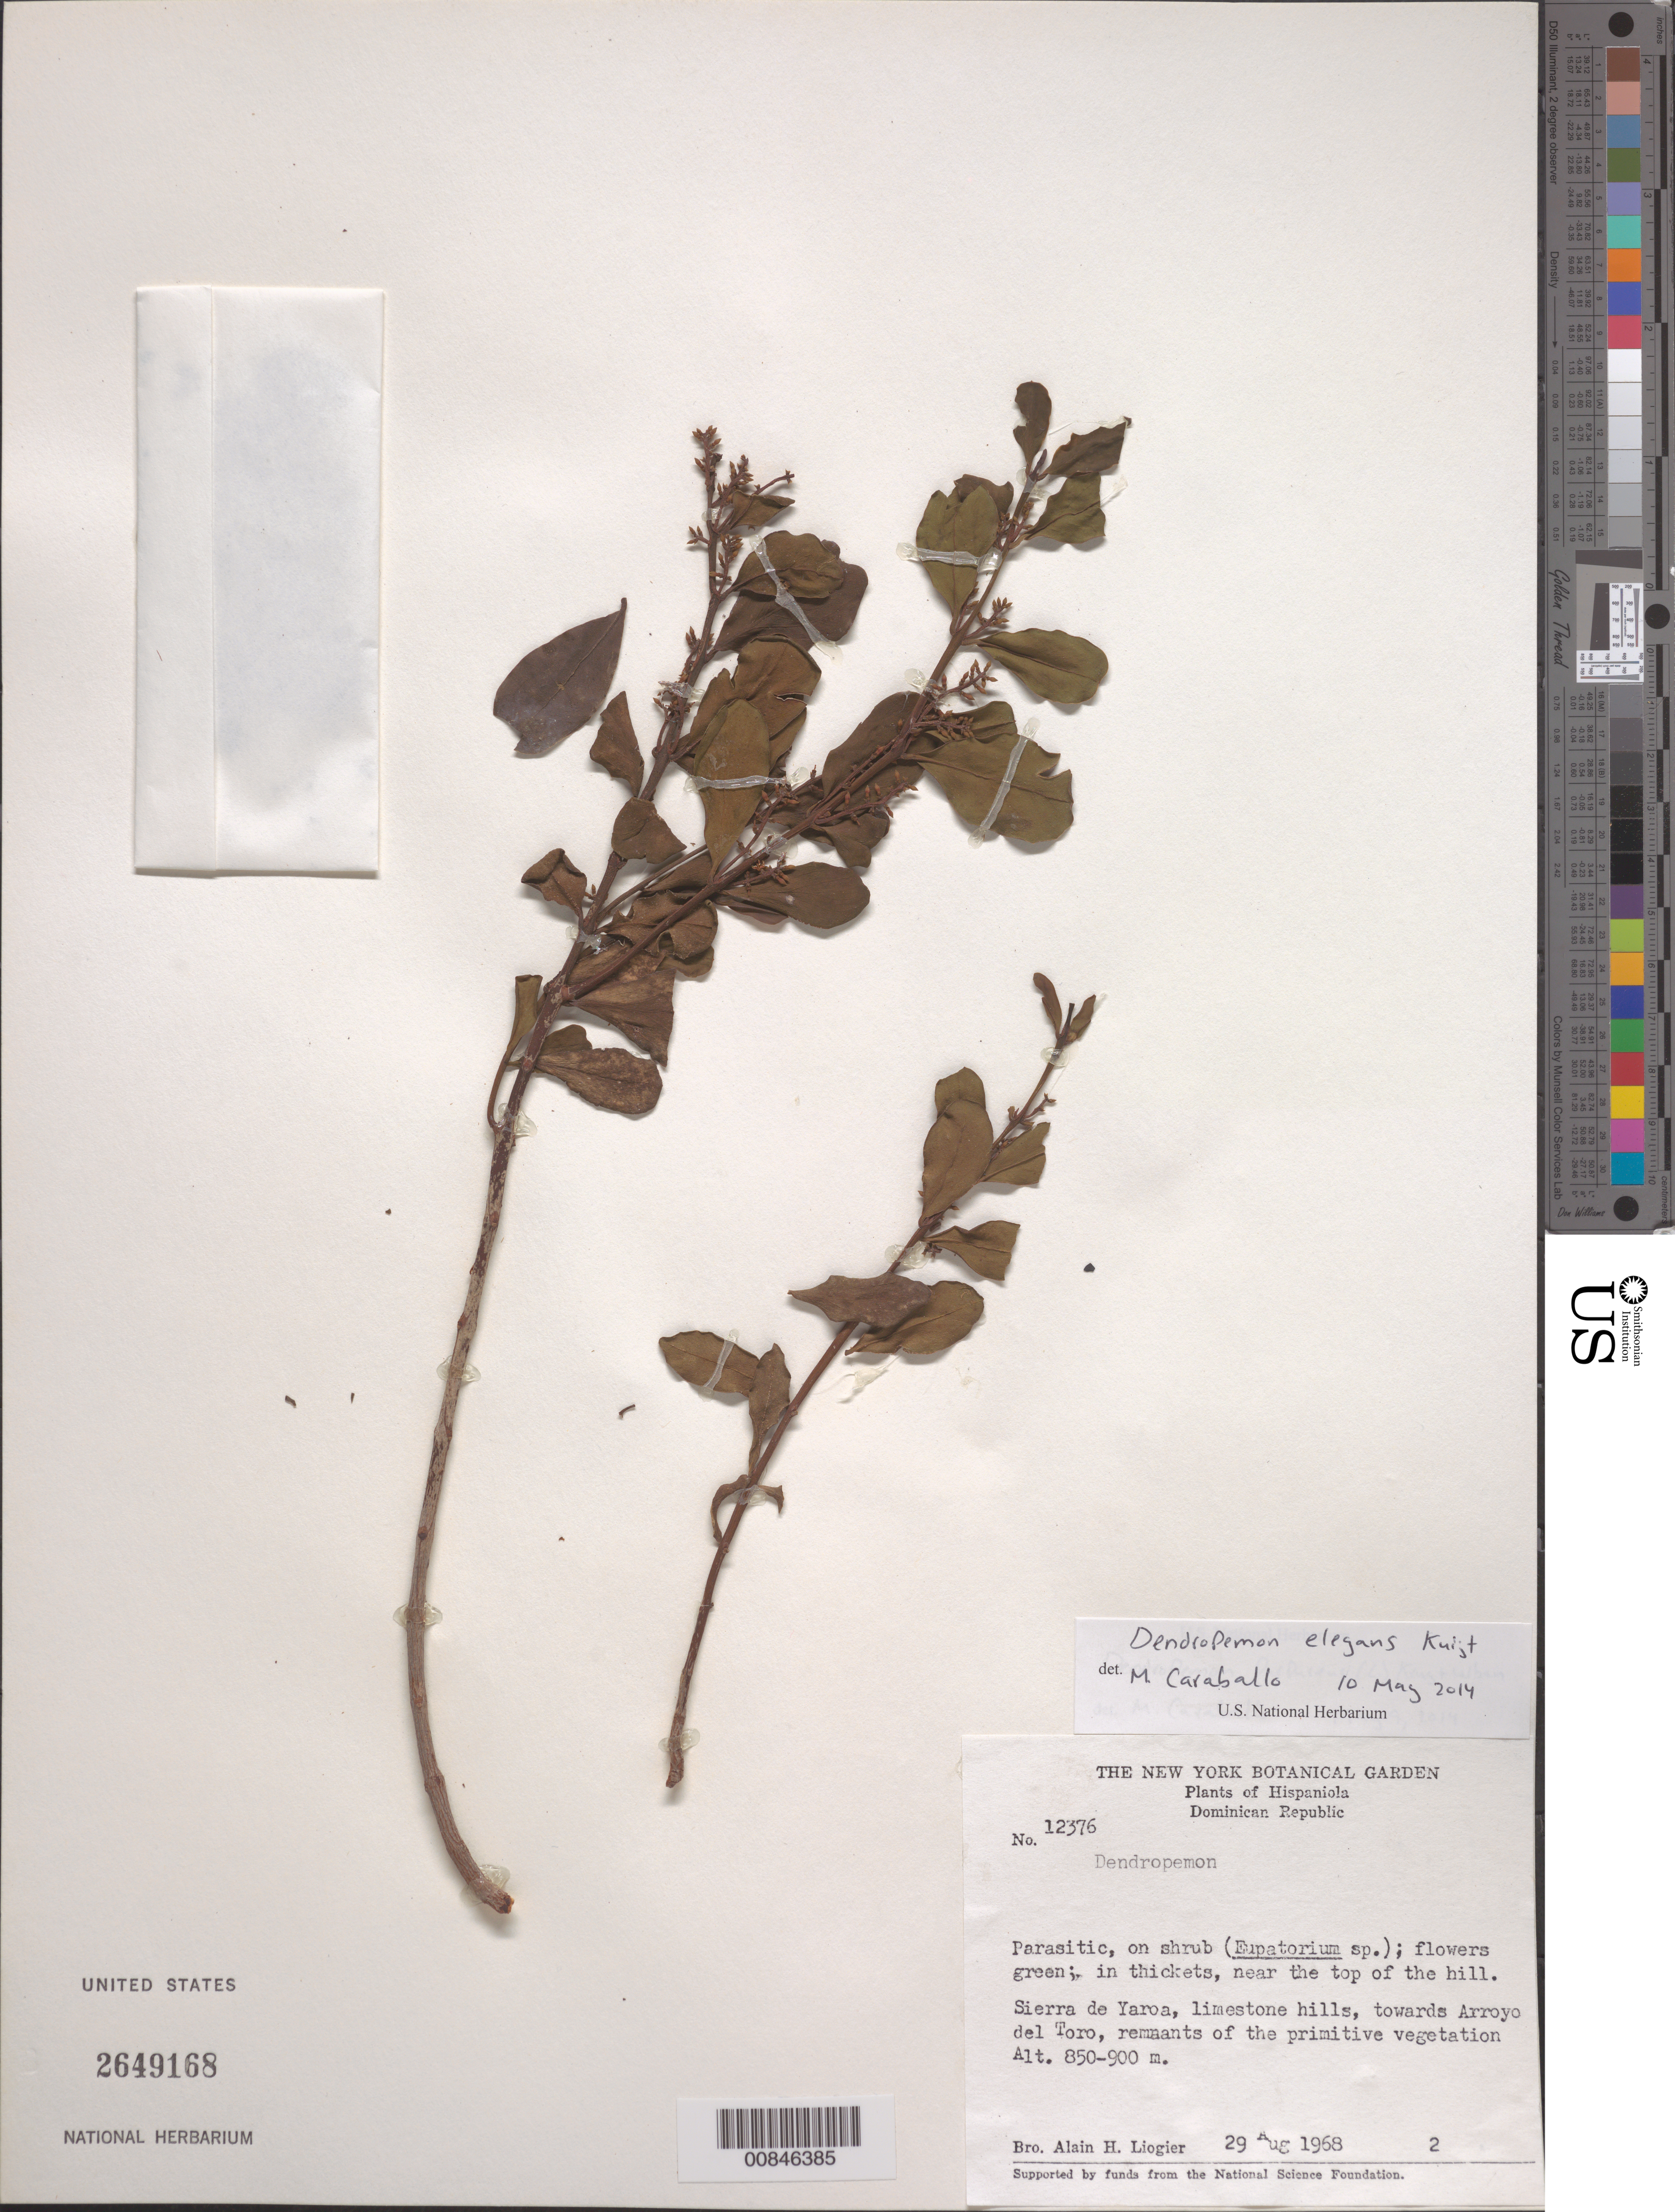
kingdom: Plantae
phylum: Tracheophyta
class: Magnoliopsida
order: Santalales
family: Loranthaceae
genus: Dendropemon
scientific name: Dendropemon elegans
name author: Kuijt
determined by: Caraballo-Ortiz, Marcos A., (MISS), University of Mississippi (UNITED STATES)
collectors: A. H. Liogier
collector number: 12376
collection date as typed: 29 Aug 1968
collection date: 1968-08-29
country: Dominican Republic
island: Hispaniola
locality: Sierra de Yaroa, towards Arroyo del Toro. Near the top of the hill.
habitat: On shrub (Eupatorium sp.); in thickets. Limestone hills; remnants of primitive vegetation.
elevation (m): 850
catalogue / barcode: US 2649168